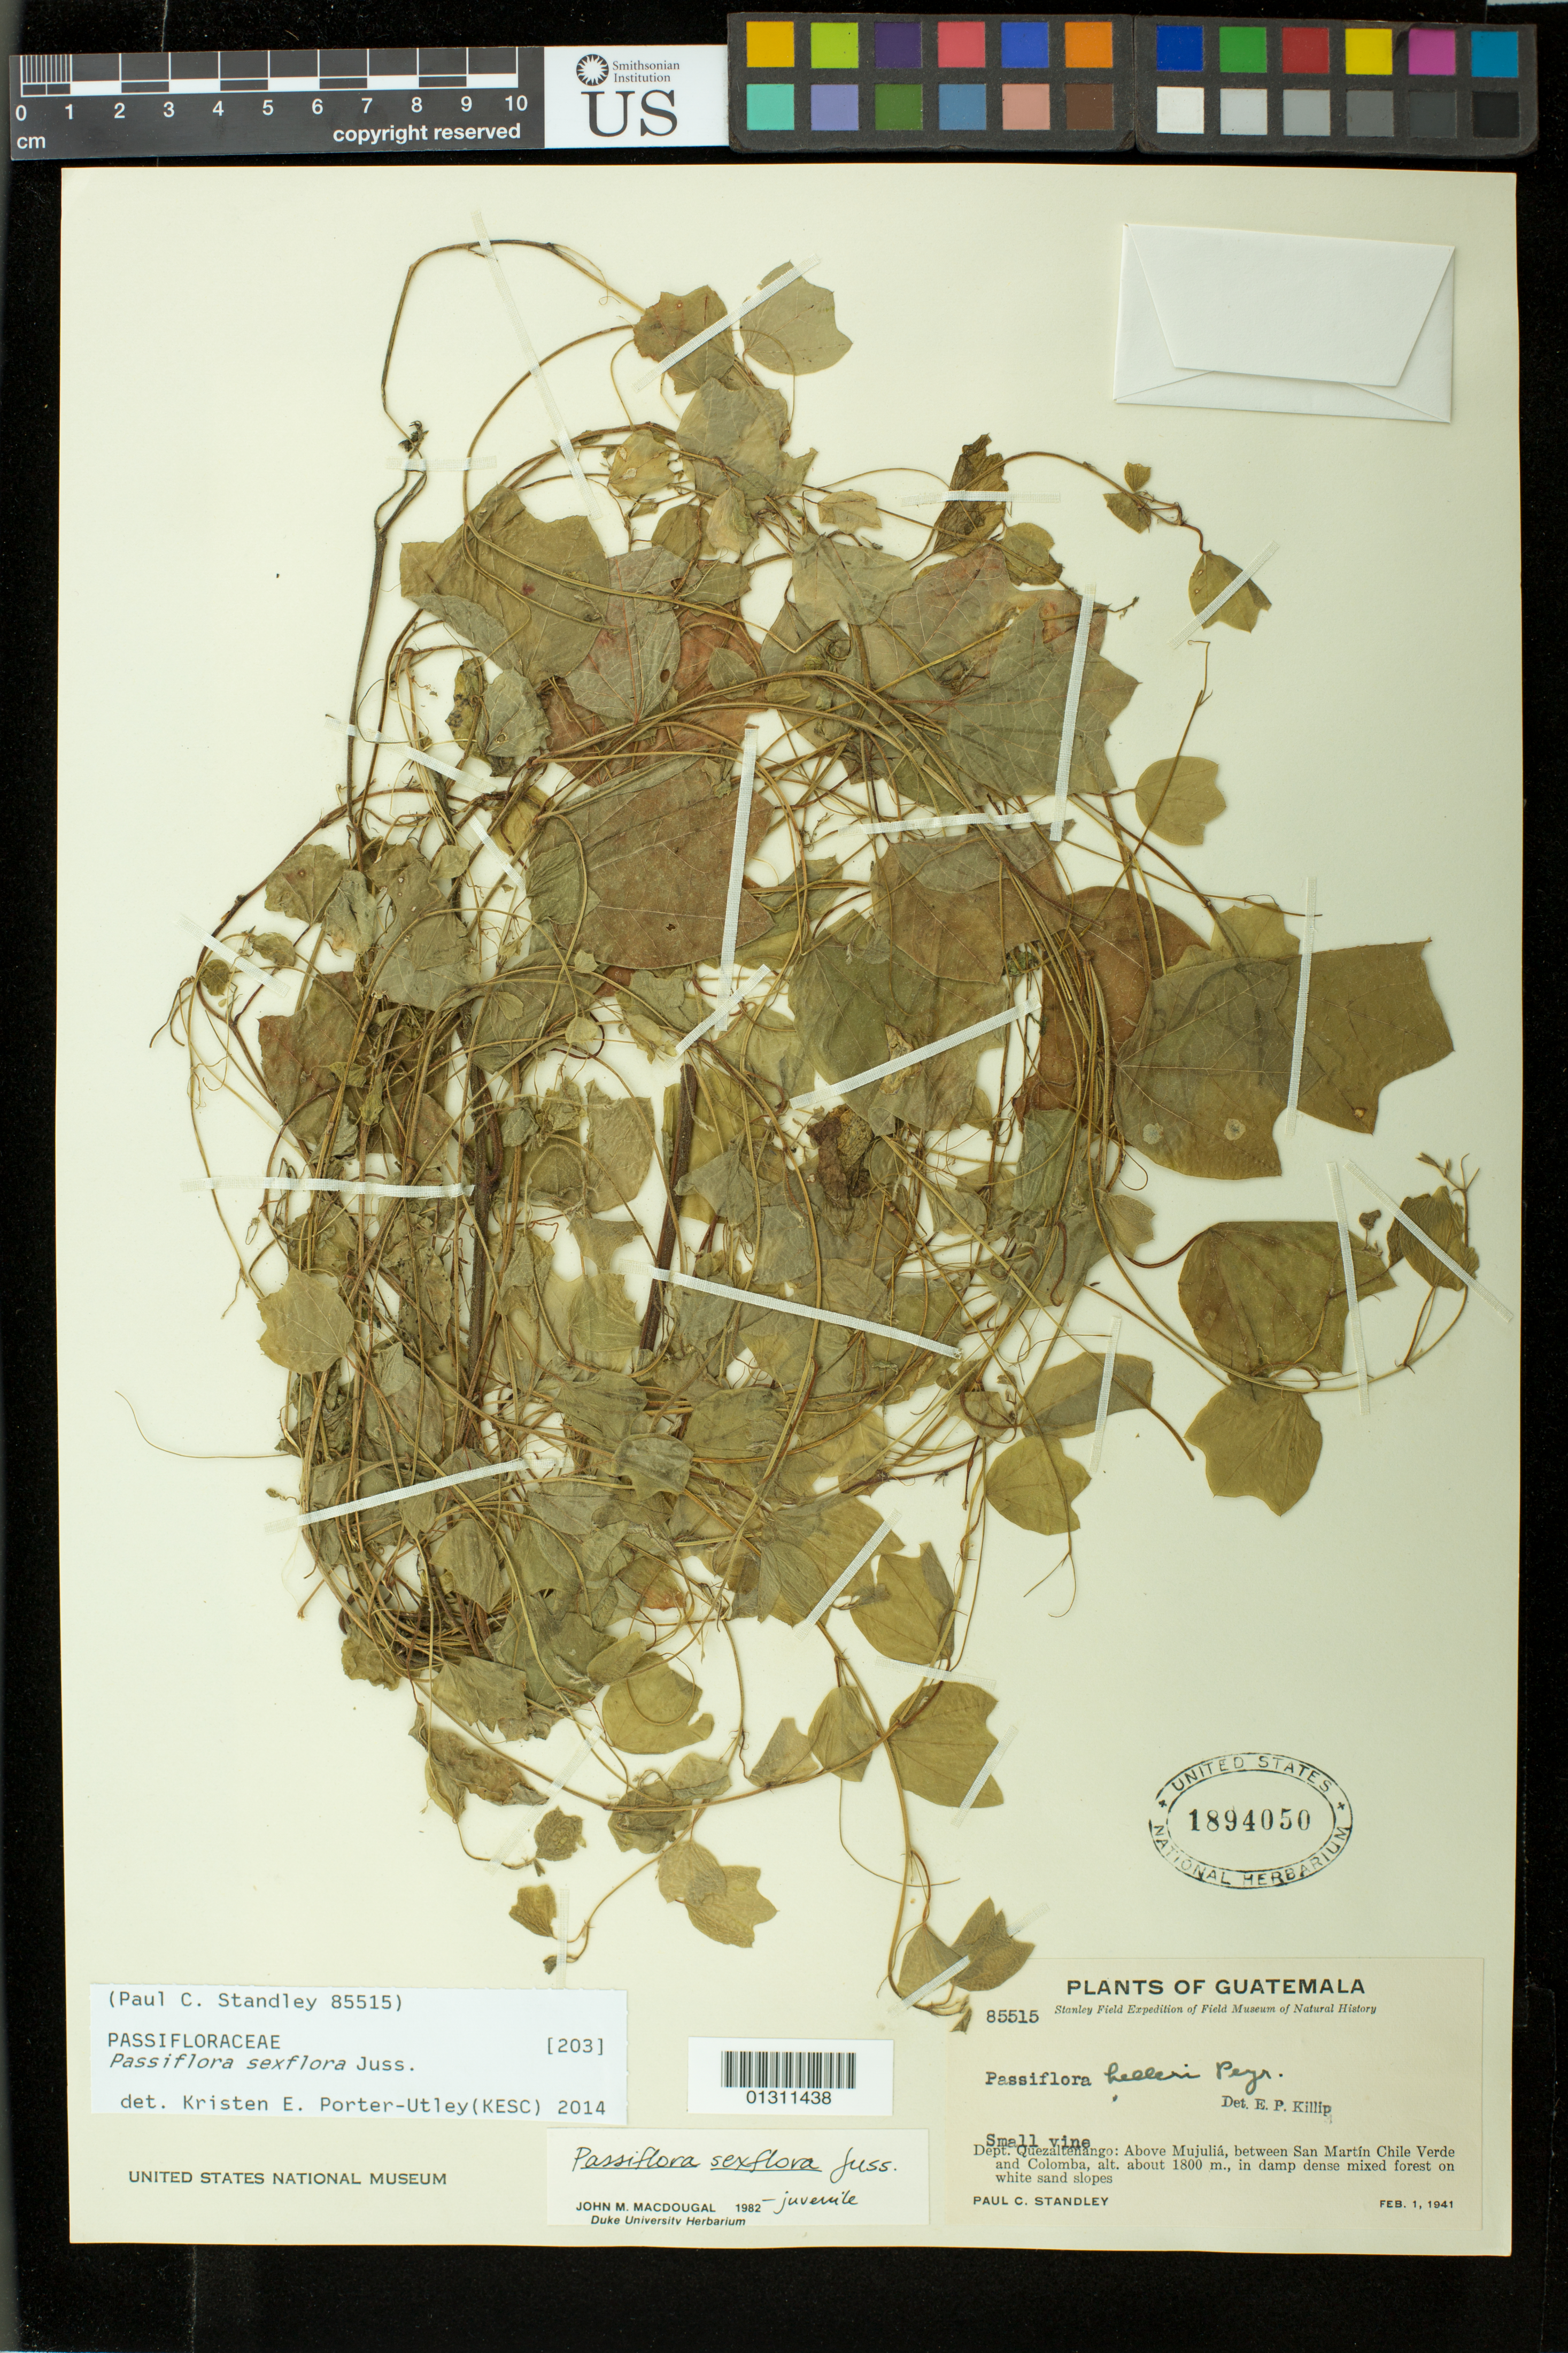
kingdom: Plantae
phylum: Tracheophyta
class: Magnoliopsida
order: Malpighiales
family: Passifloraceae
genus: Passiflora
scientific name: Passiflora sexflora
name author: Juss.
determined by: Porter-Utley, Kristen E.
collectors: P. C. Standley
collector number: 85515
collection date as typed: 01 Feb 1941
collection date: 1941-02-01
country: Guatemala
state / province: Quetzaltenango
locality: Above Mujuliá, between San Martín Chile Verde and Colomba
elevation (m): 1800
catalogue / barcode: US 1894050